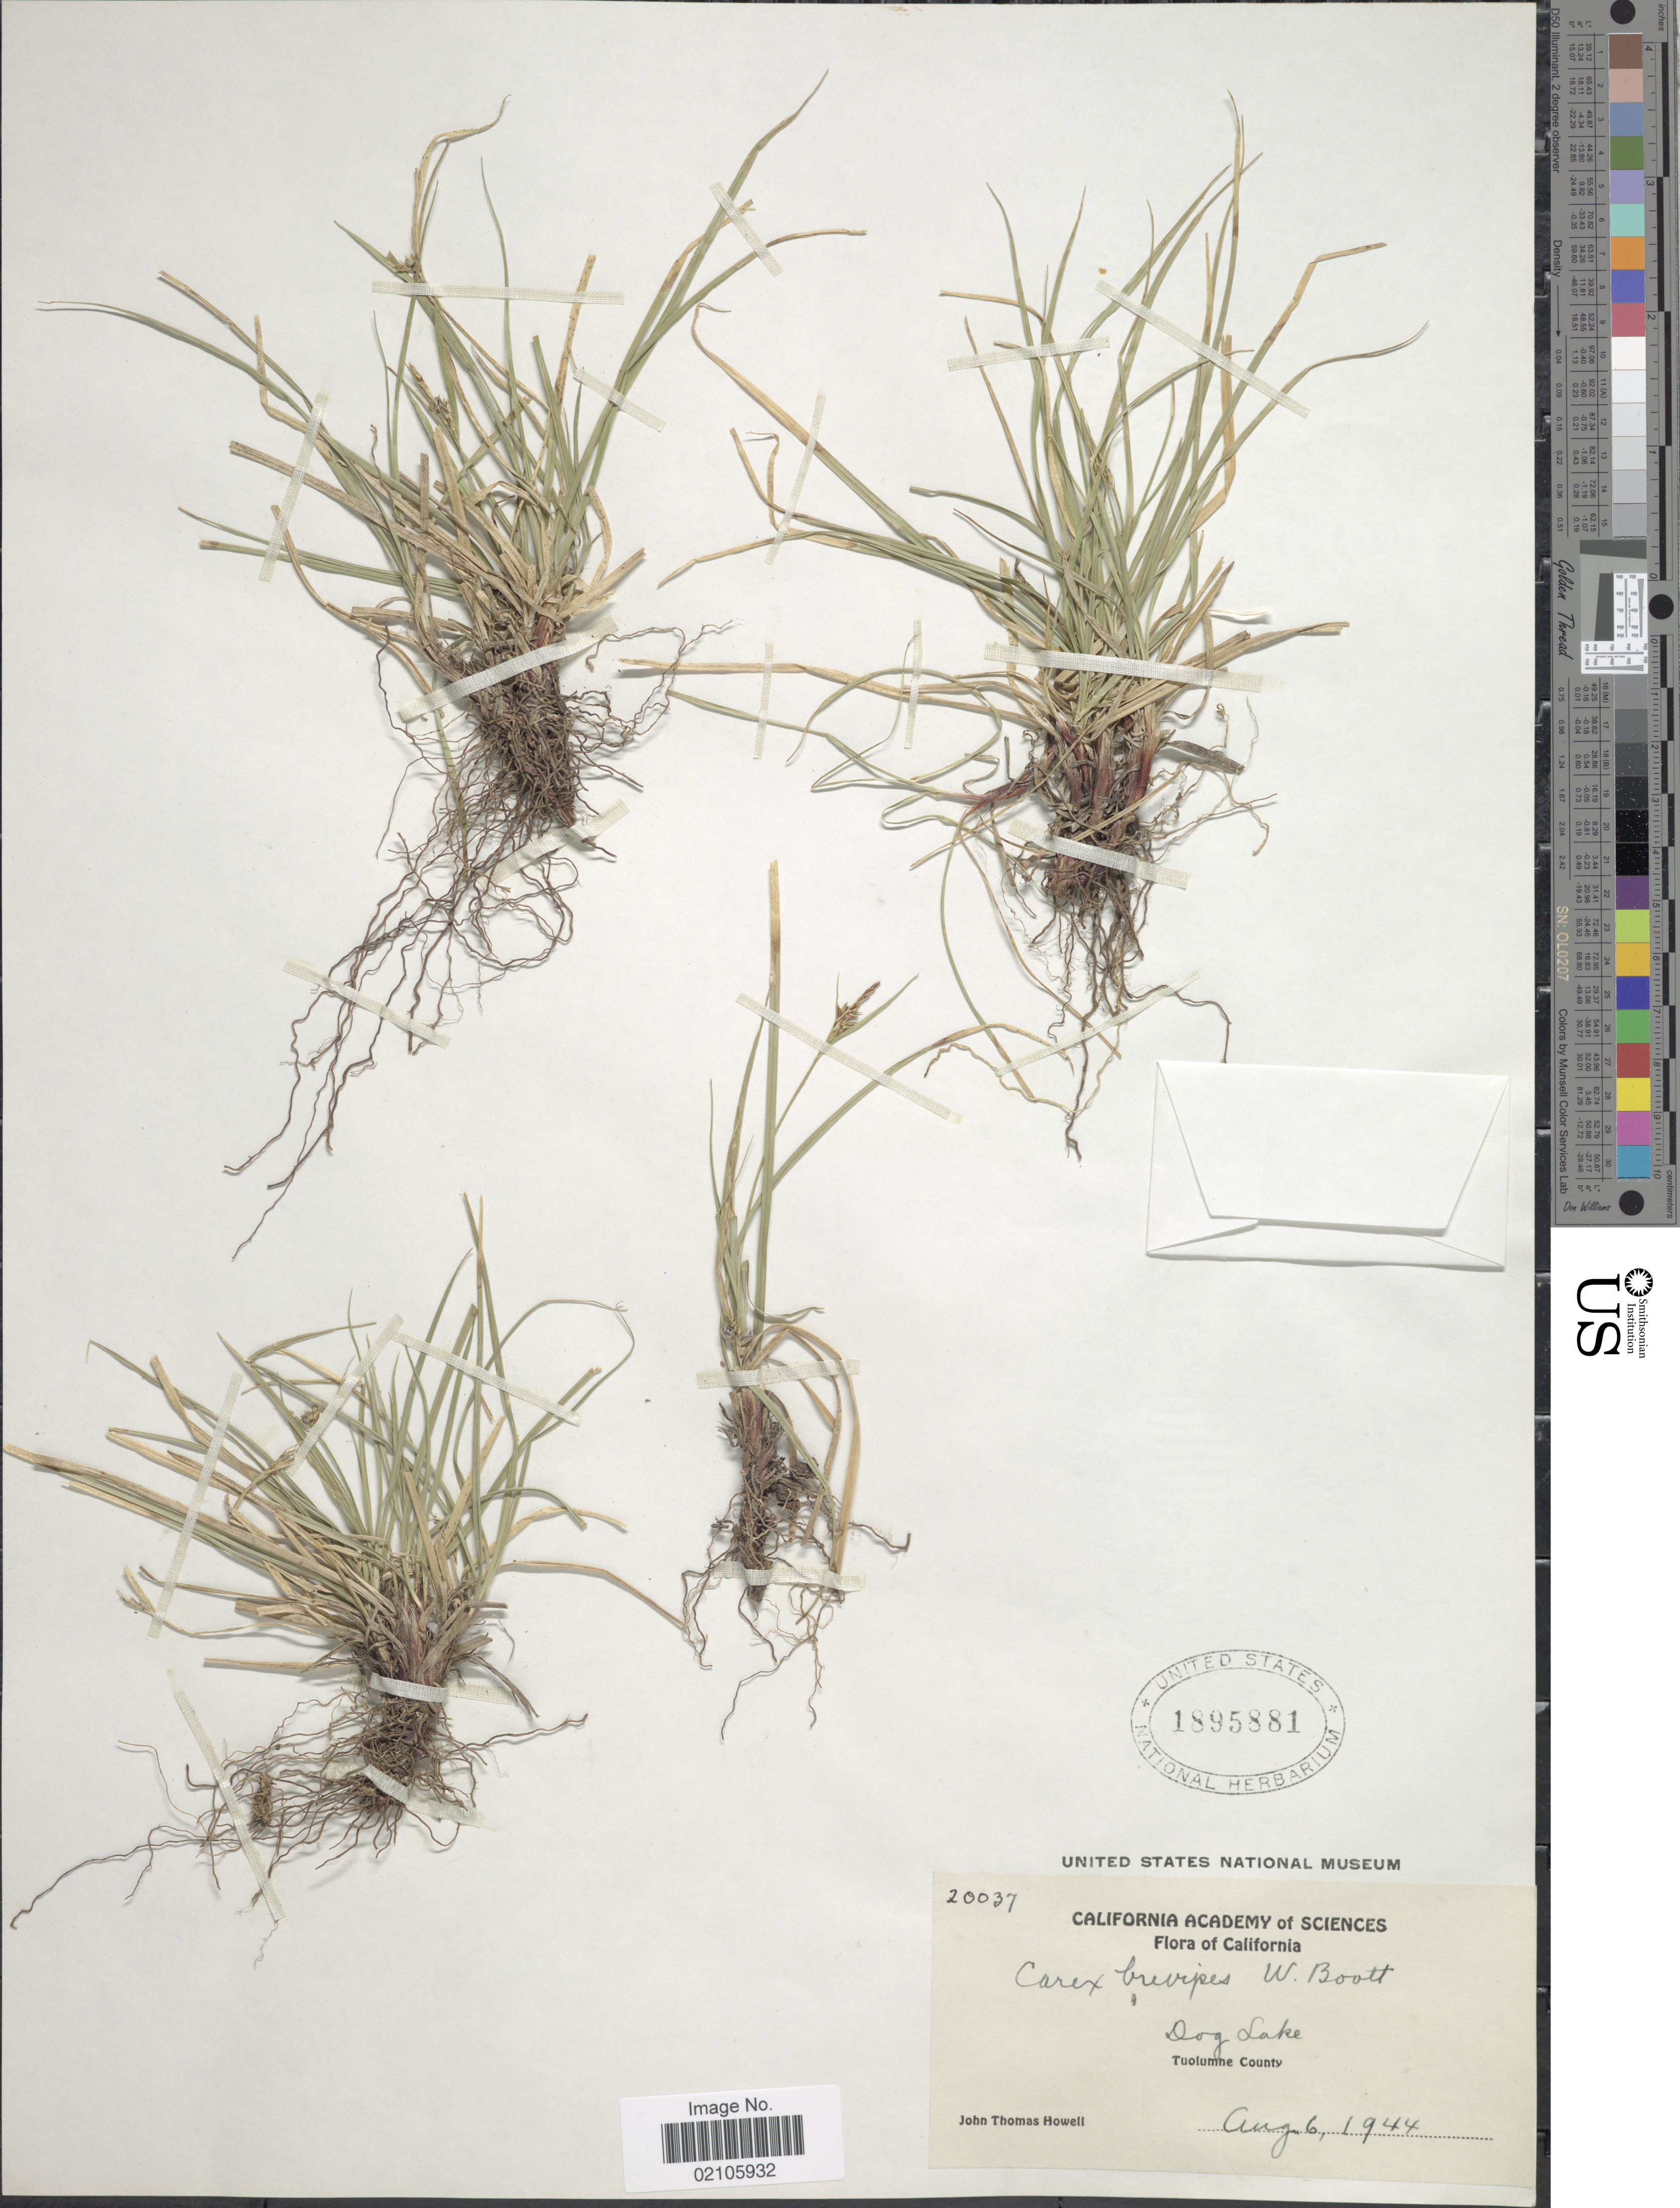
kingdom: Plantae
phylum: Tracheophyta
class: Liliopsida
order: Poales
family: Cyperaceae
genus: Carex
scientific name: Carex rossii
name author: Boott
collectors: J. T. Howell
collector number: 20037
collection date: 1944-08-06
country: United States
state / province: California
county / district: Tuolumne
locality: Dog Lake, Tuolumne County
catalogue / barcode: US 1895881